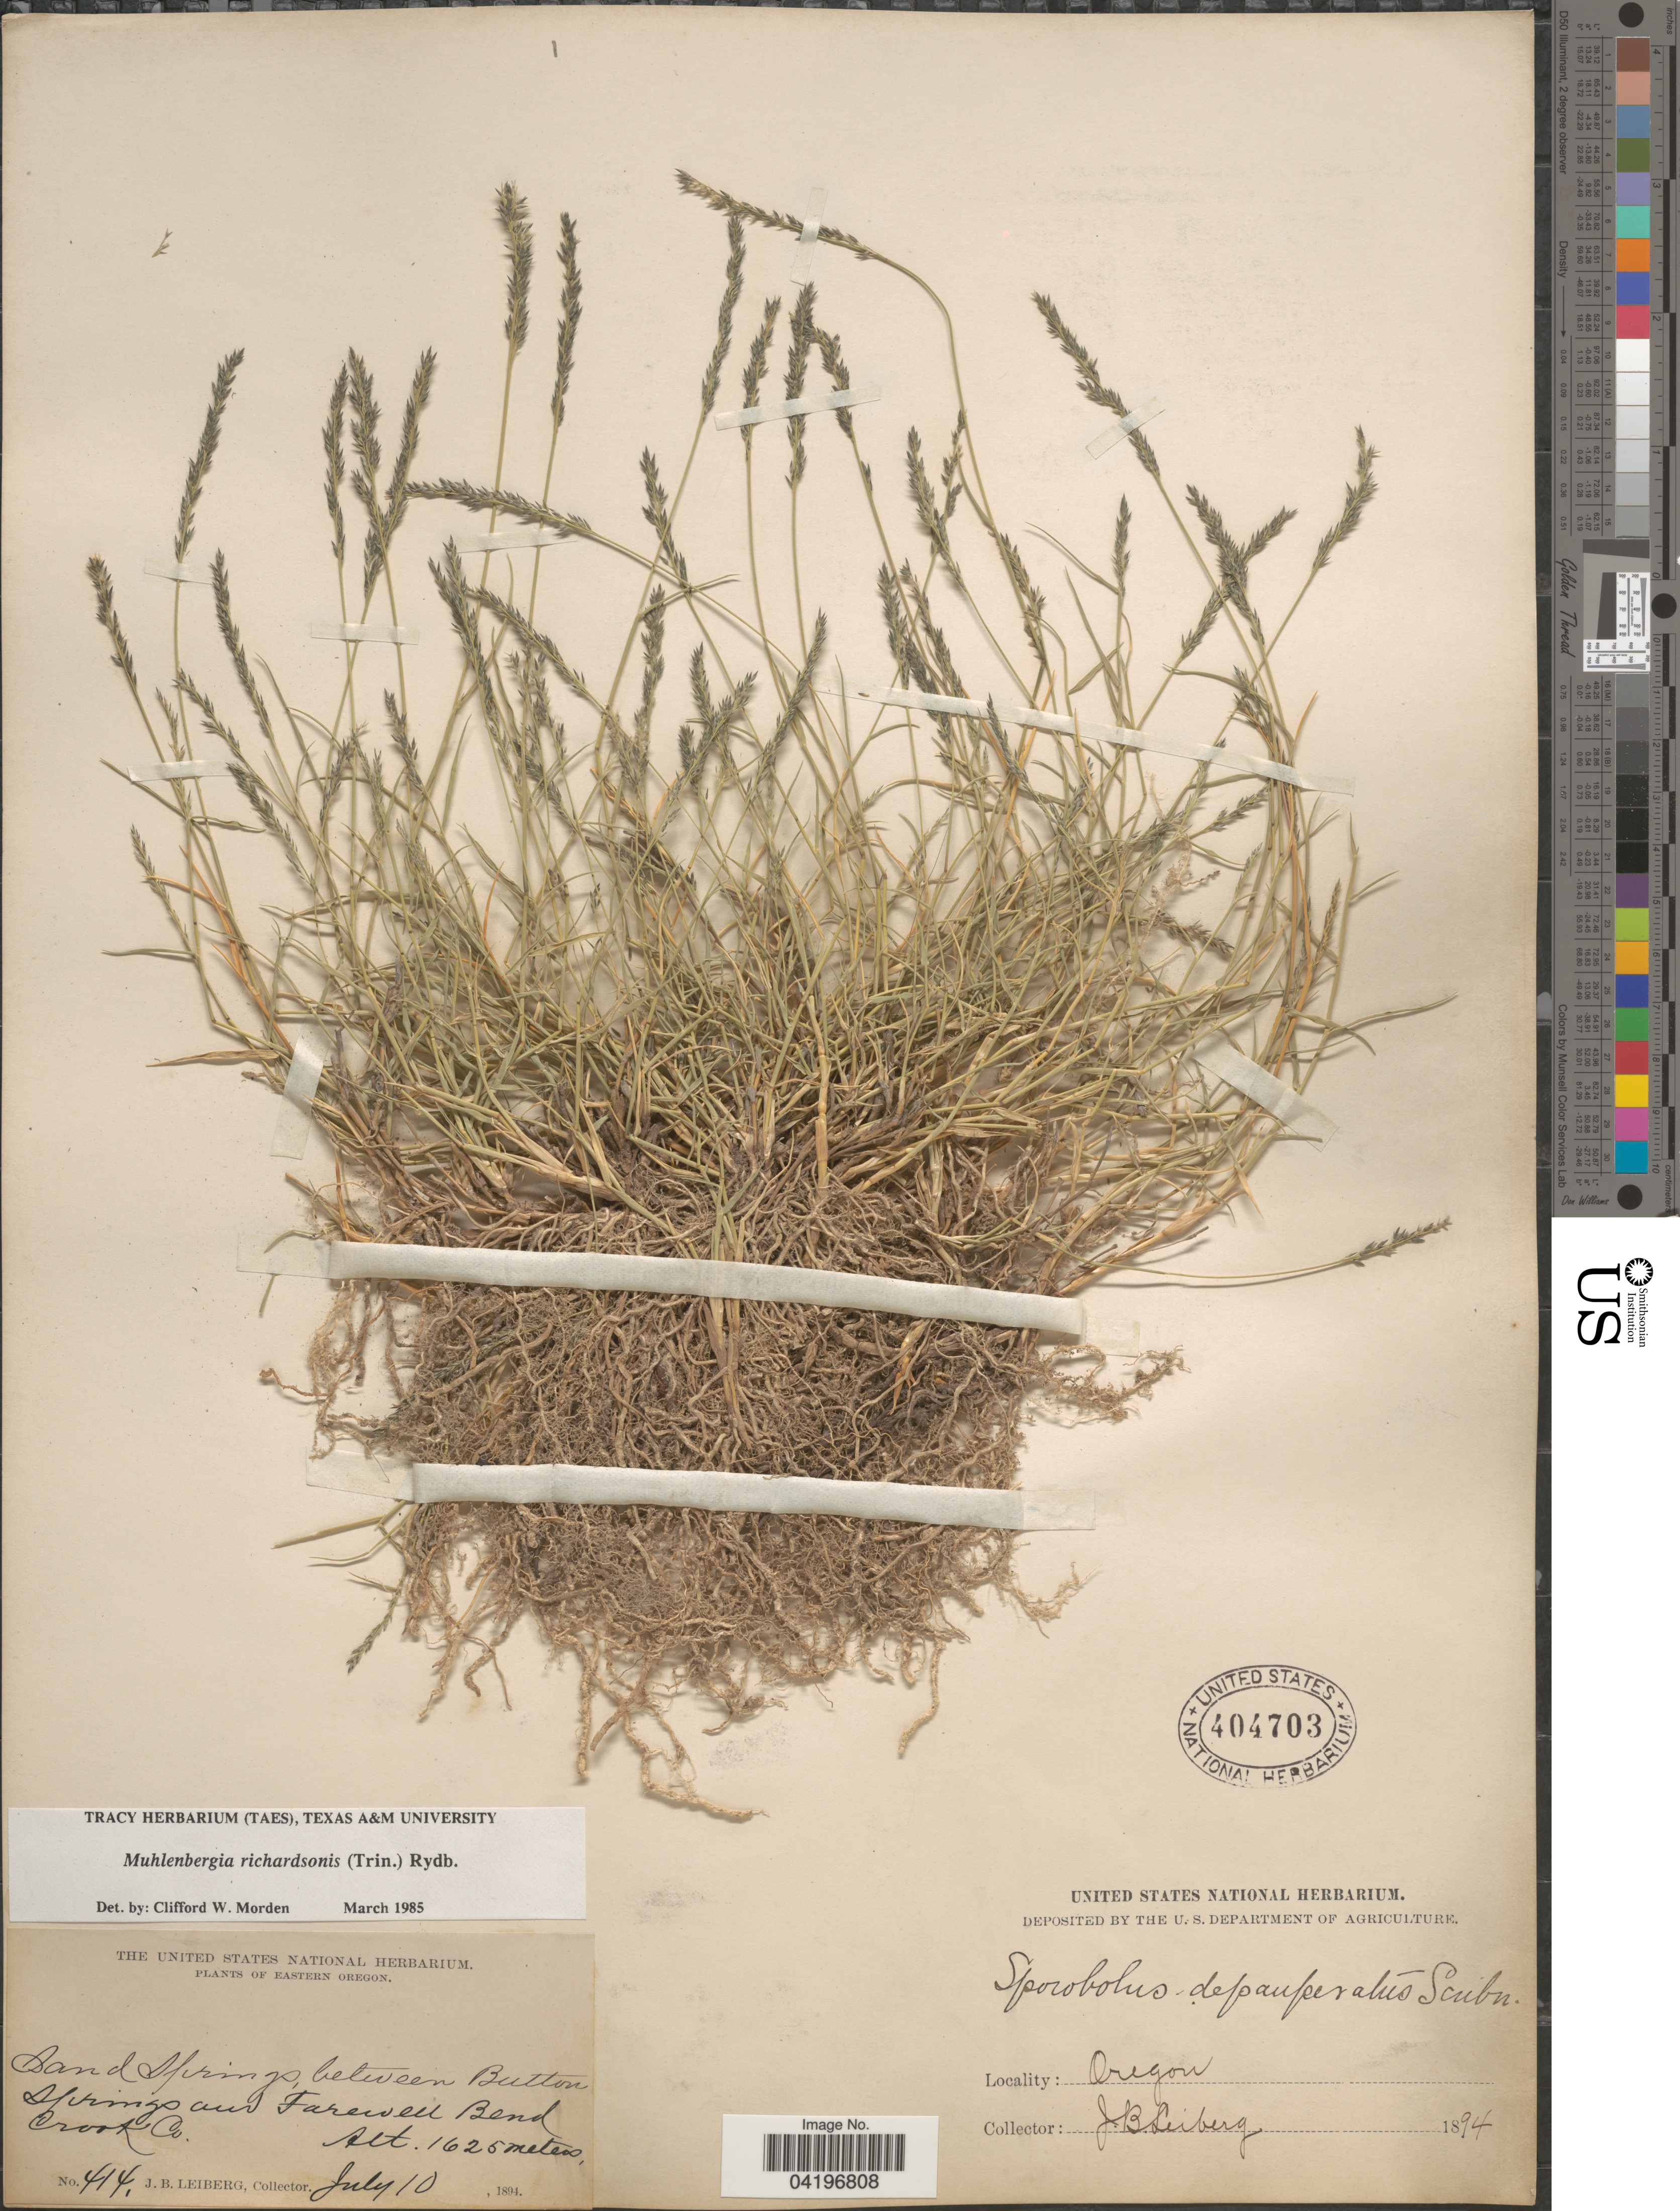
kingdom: Plantae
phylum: Tracheophyta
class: Liliopsida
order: Poales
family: Poaceae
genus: Muhlenbergia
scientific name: Muhlenbergia richardsonis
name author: (Trin.) Rydb.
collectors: J. B. Leiberg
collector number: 414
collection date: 1894-07-10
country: United States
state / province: Oregon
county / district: Crook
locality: Eastern Oregon. Sand Springs, between Button Springs and Farewell Bend Crook Co.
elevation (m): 1625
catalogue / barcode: US 404703